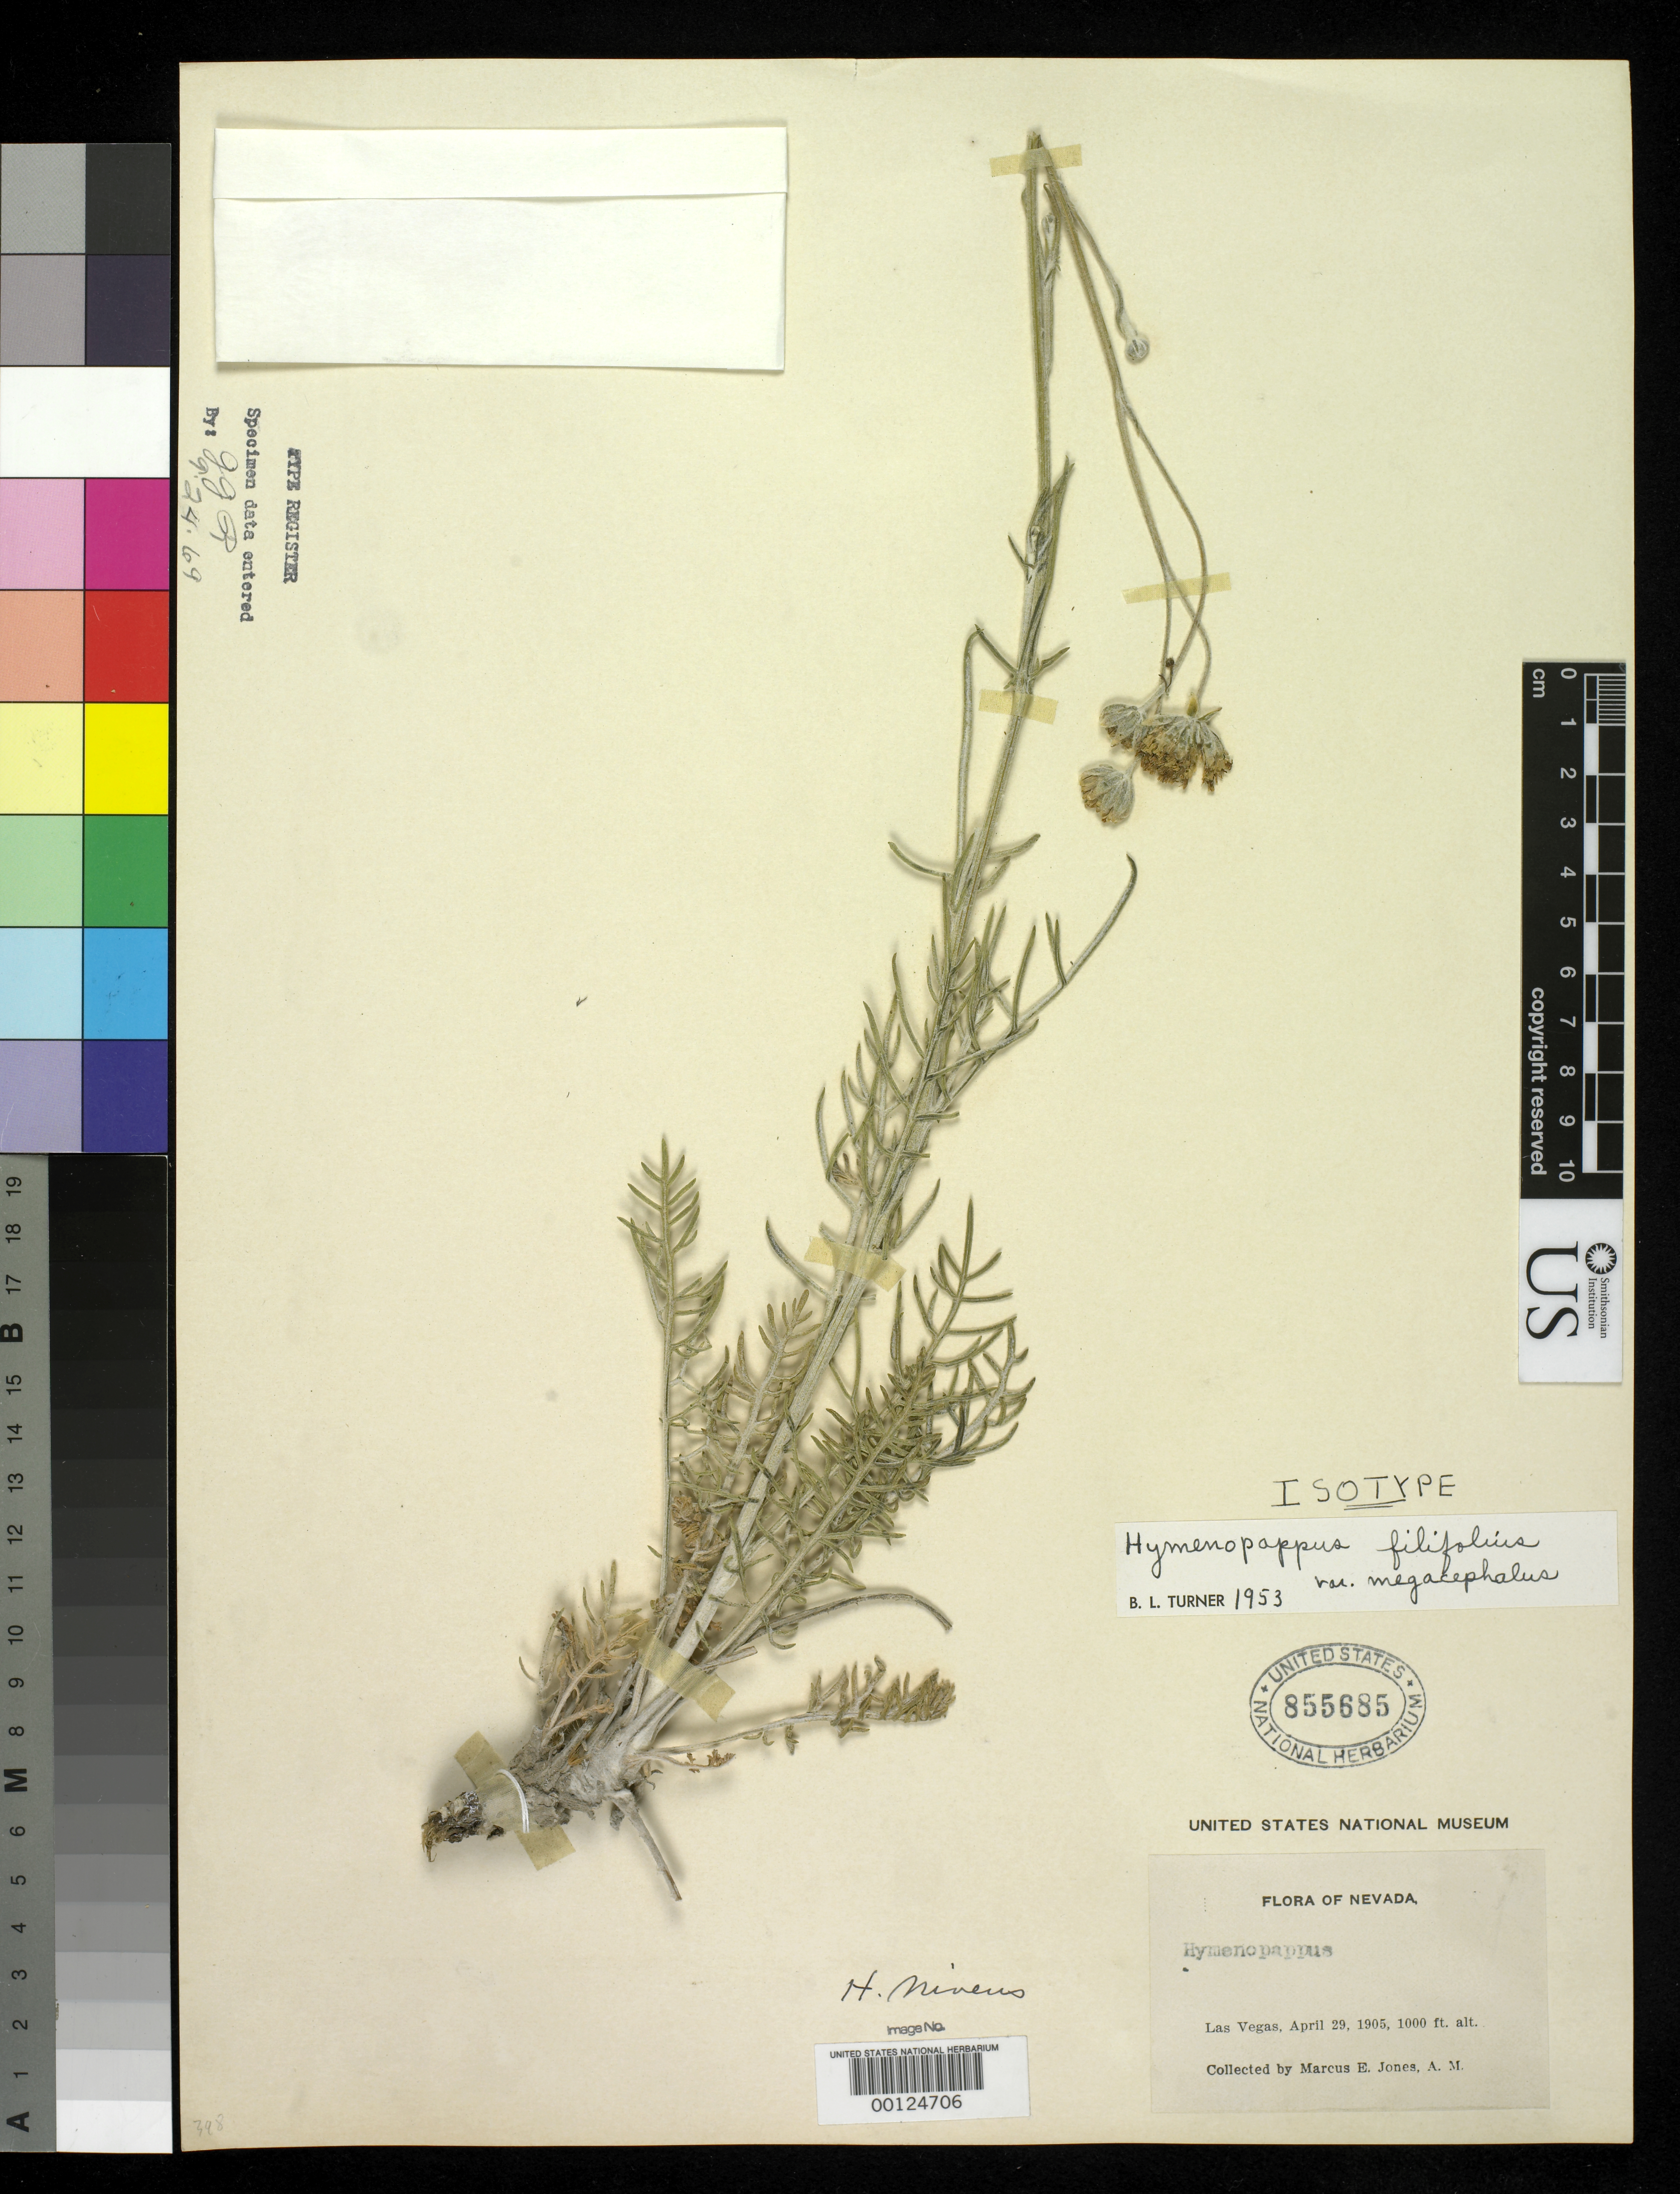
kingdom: Plantae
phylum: Tracheophyta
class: Magnoliopsida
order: Asterales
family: Asteraceae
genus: Hymenopappus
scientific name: Hymenopappus filifolius var. megacephalus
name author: B.L. Turner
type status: Isotype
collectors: M. E. Jones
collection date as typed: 29 Apr 1905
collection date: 1905-04-29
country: United States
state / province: Nevada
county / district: San Miguel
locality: Las Vegas.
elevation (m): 305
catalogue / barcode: US 855685